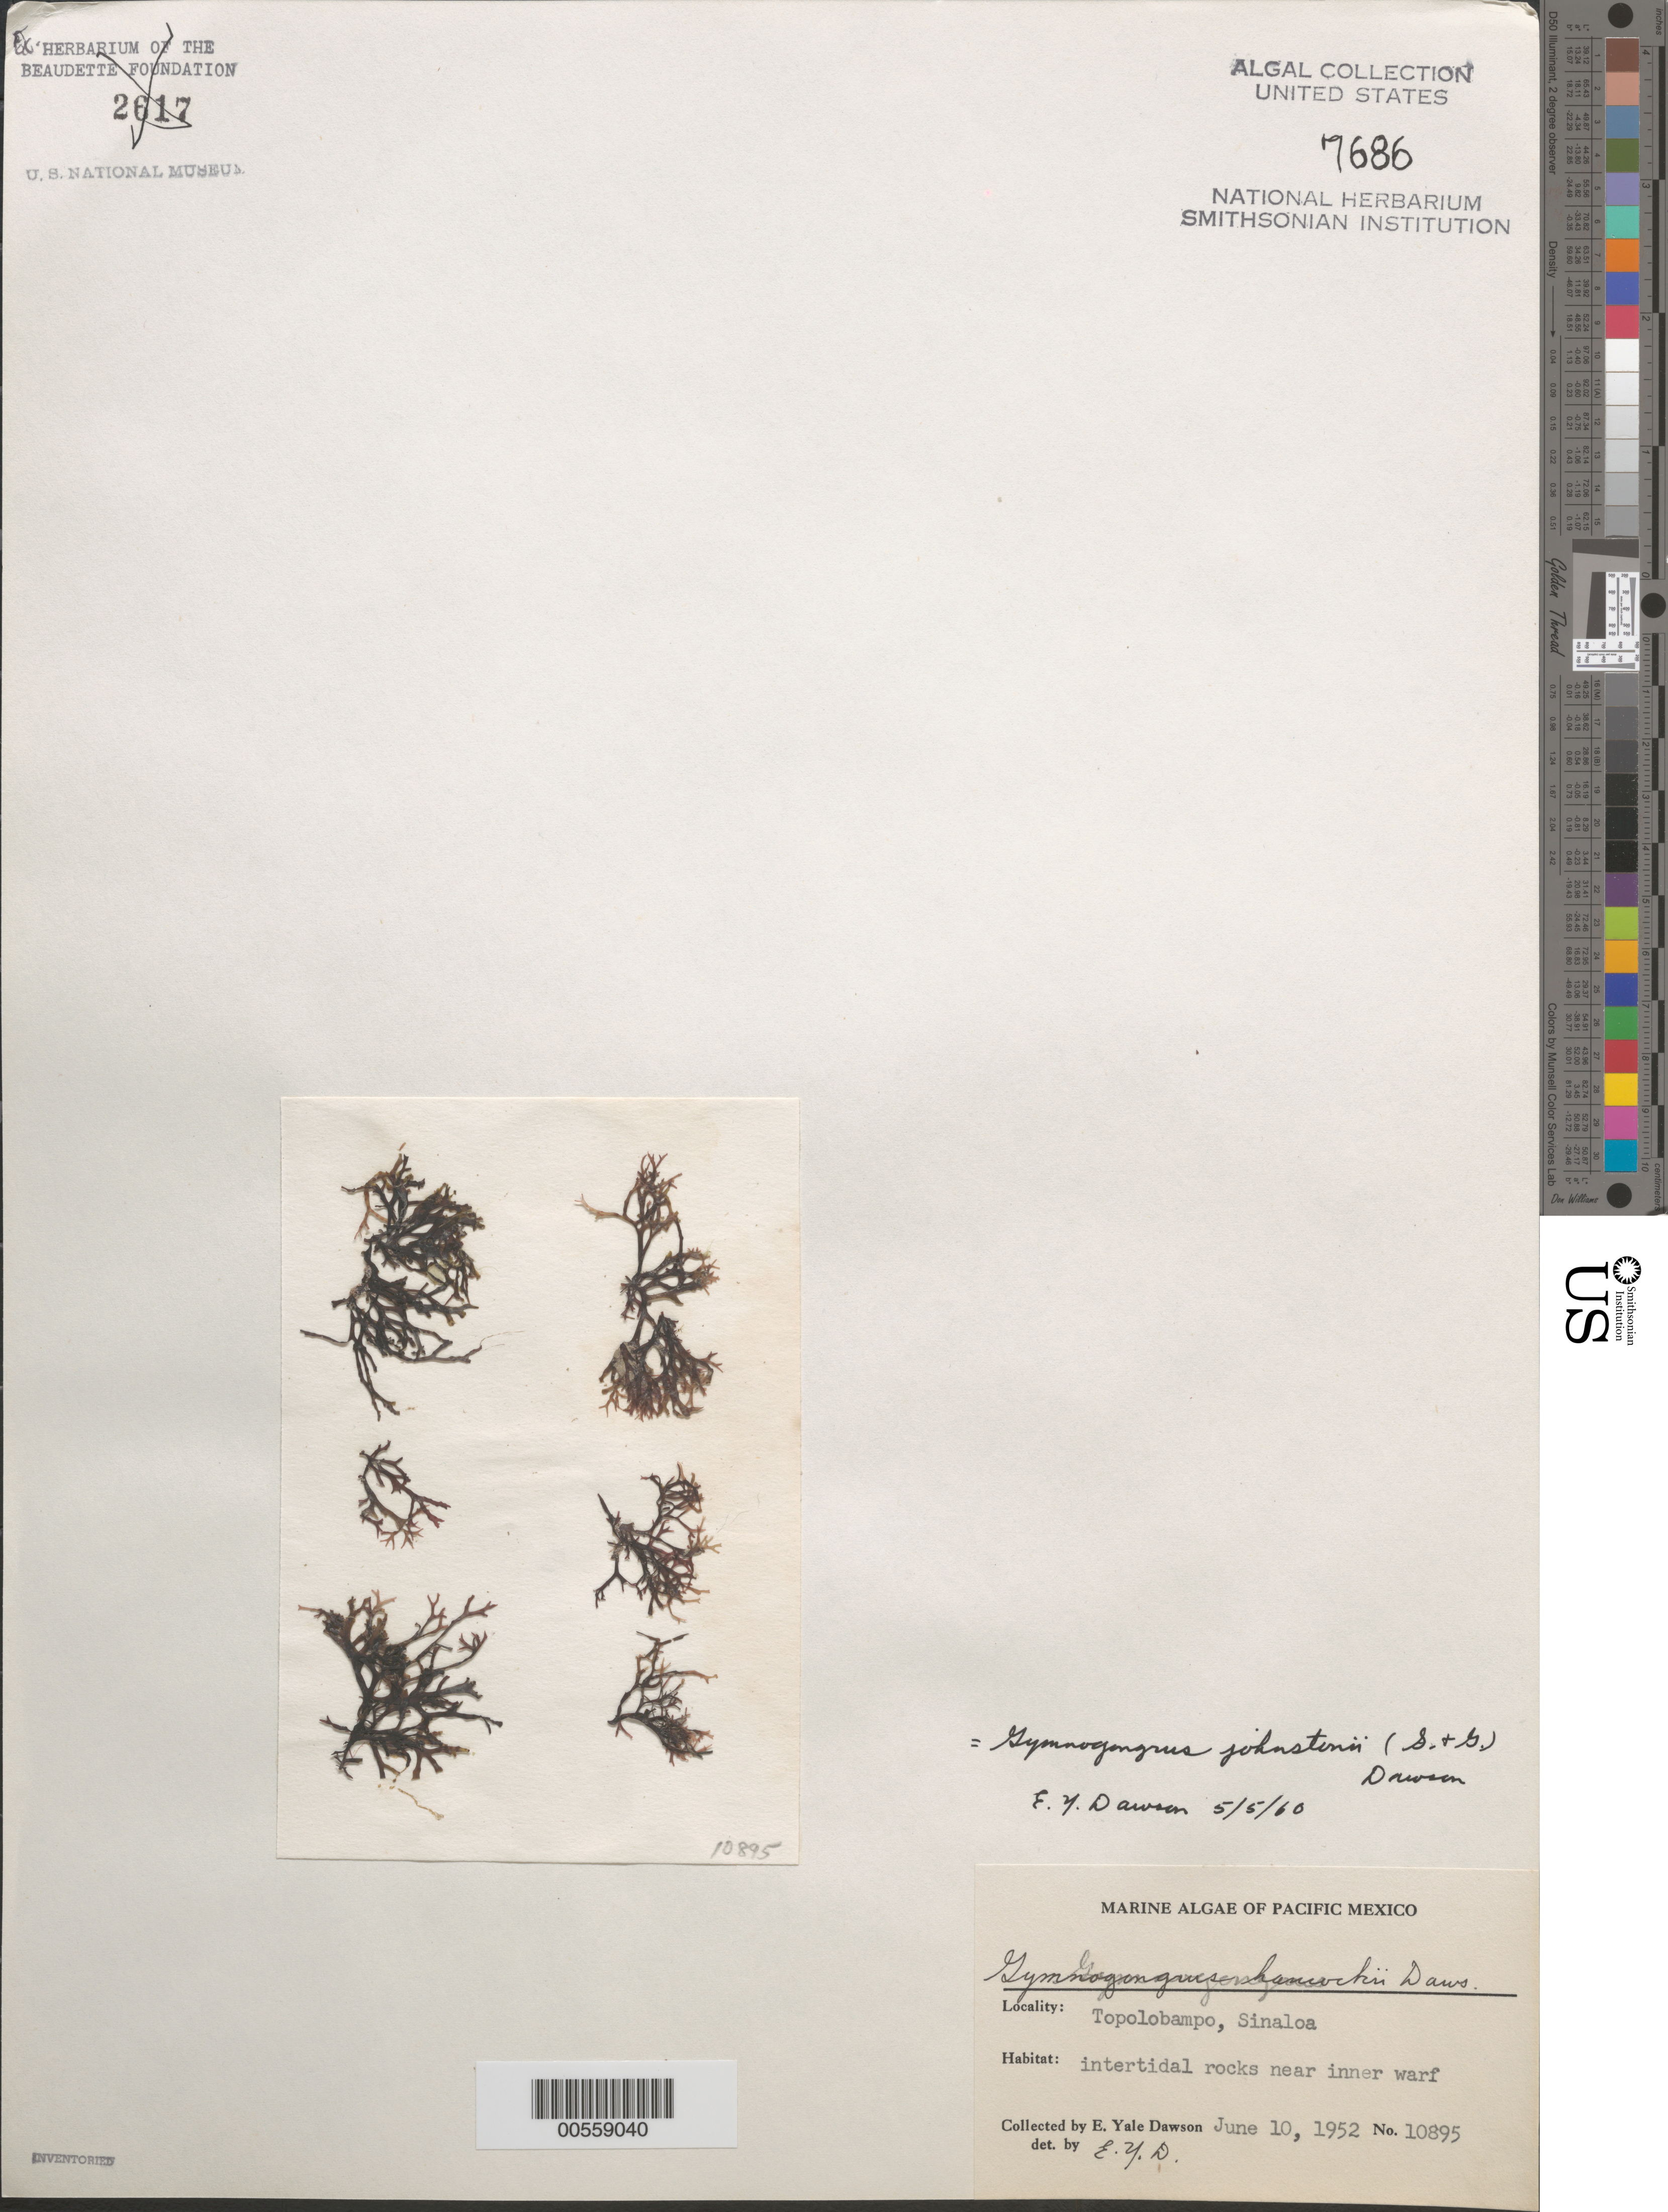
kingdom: Plantae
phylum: Rhodophyta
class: Florideophyceae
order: Gigartinales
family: Phyllophoraceae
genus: Gymnogongrus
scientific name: Gymnogongrus johnstonii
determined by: Dawson, E. Y.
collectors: E. Y. Dawson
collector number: EYD 10895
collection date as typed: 10 Jun 1952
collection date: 1952-06-10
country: Mexico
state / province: Sinaloa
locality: Topolobampo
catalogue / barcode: US 7686